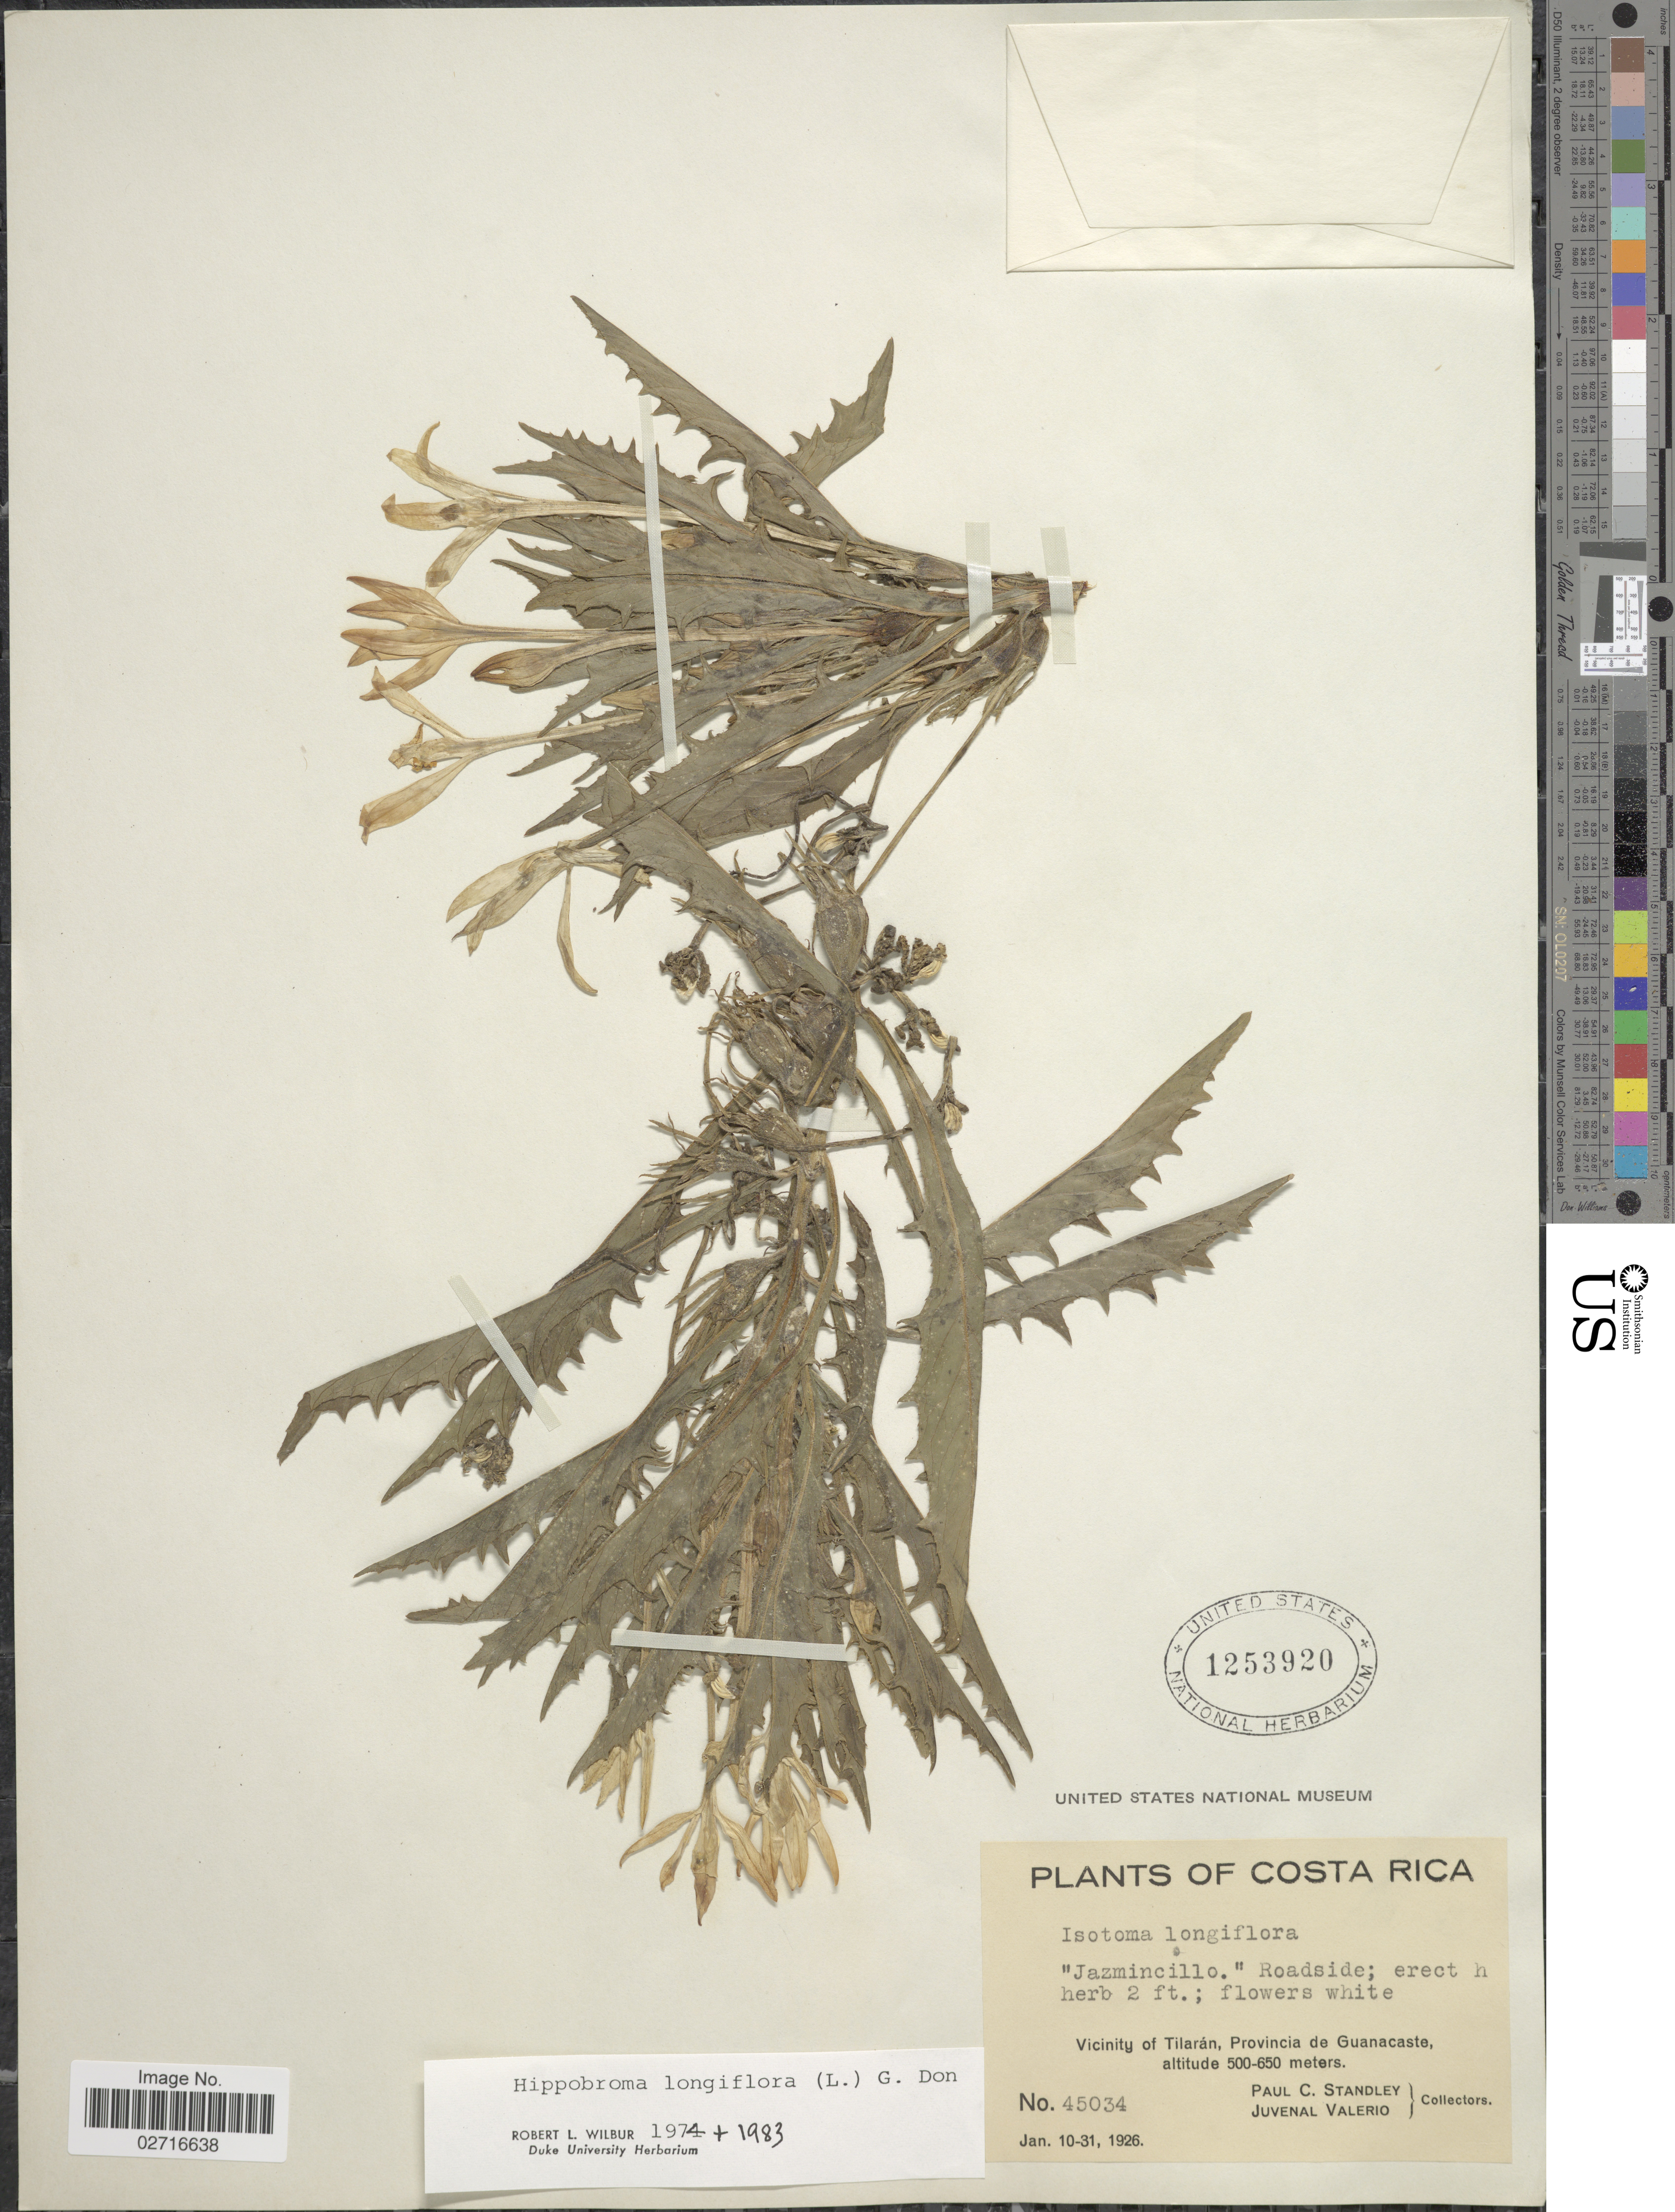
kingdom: Plantae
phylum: Tracheophyta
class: Magnoliopsida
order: Asterales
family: Campanulaceae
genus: Hippobroma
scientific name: Hippobroma longiflora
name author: (L.) G. Don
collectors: P. C. Standley & J. Valerio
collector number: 45034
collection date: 1926-01-10/1926-01-31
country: Costa Rica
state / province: Guanacaste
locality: Roadside, Vicinity of Tilaran.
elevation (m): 500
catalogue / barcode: US 1253920